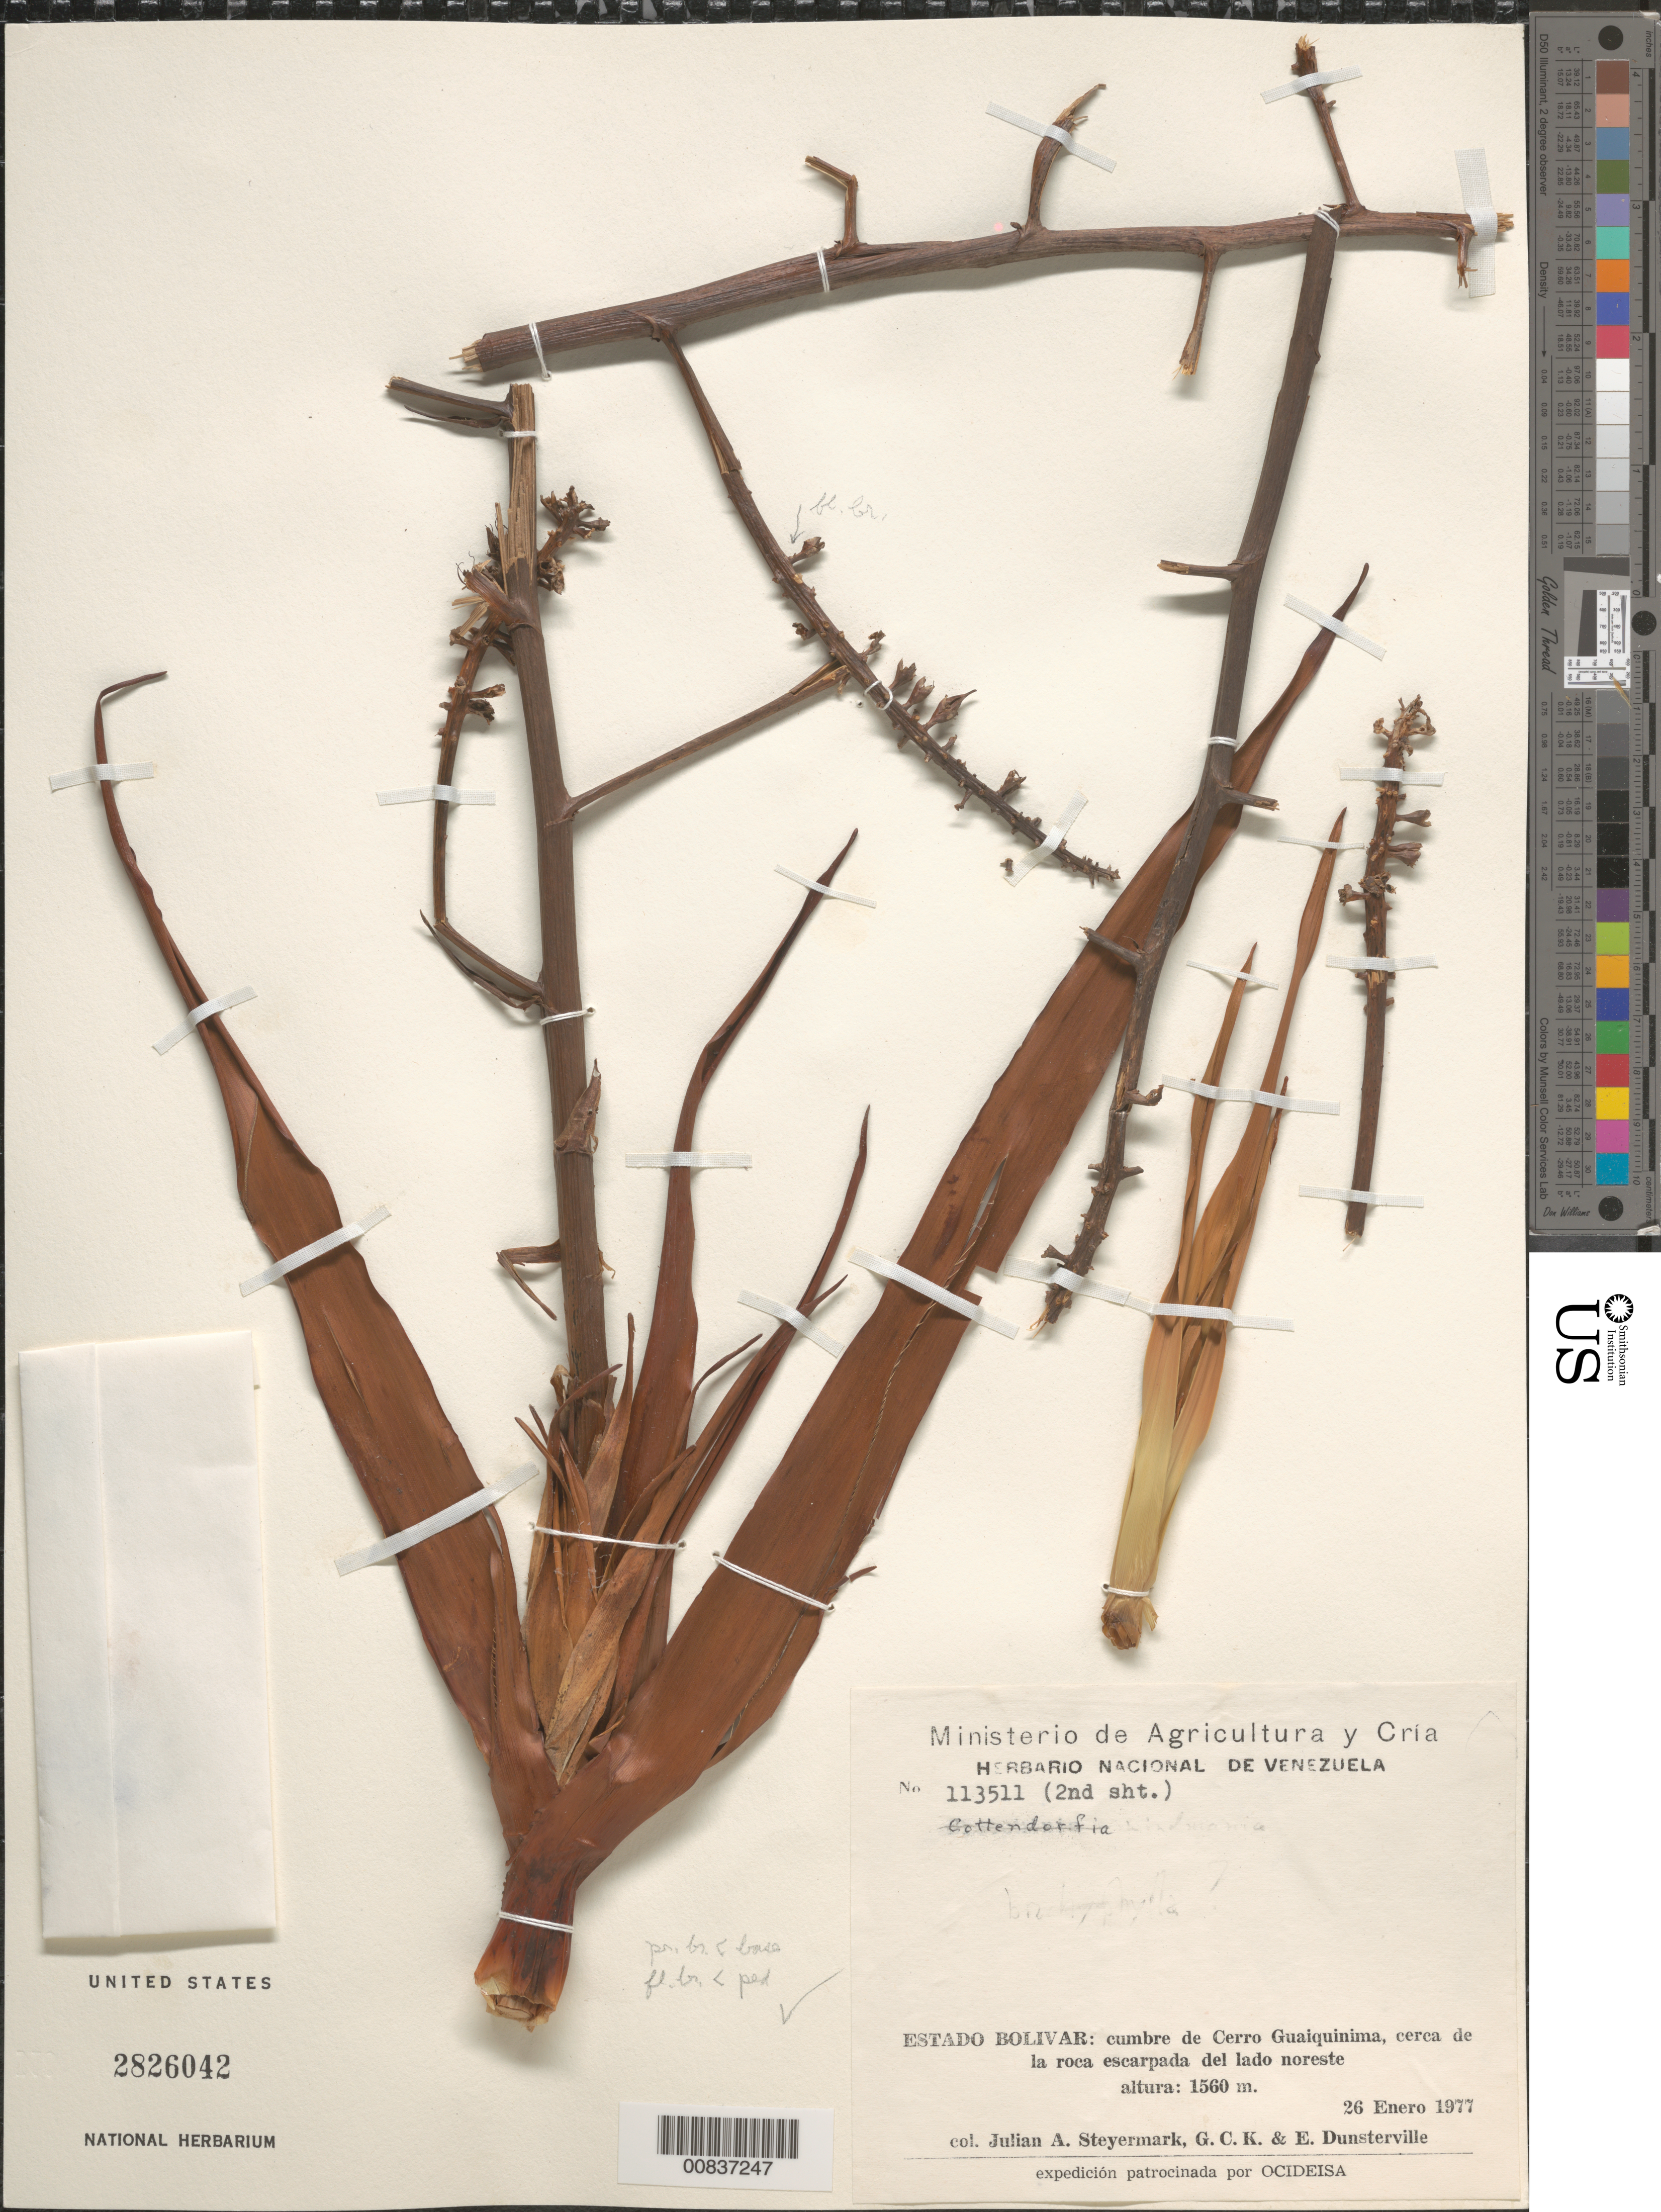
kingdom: Plantae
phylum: Tracheophyta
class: Liliopsida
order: Poales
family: Bromeliaceae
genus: Lindmania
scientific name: Lindmania sp.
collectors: J. Steyermark, G. C. K. Dunsterville & E. Dunsterville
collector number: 113511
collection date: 1977-01-26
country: Venezuela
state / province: Bolivar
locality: Cumbre de Cerro Guaiquinima, cerca de la roca escarpada del lado noreste.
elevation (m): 1560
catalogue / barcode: US 2826042